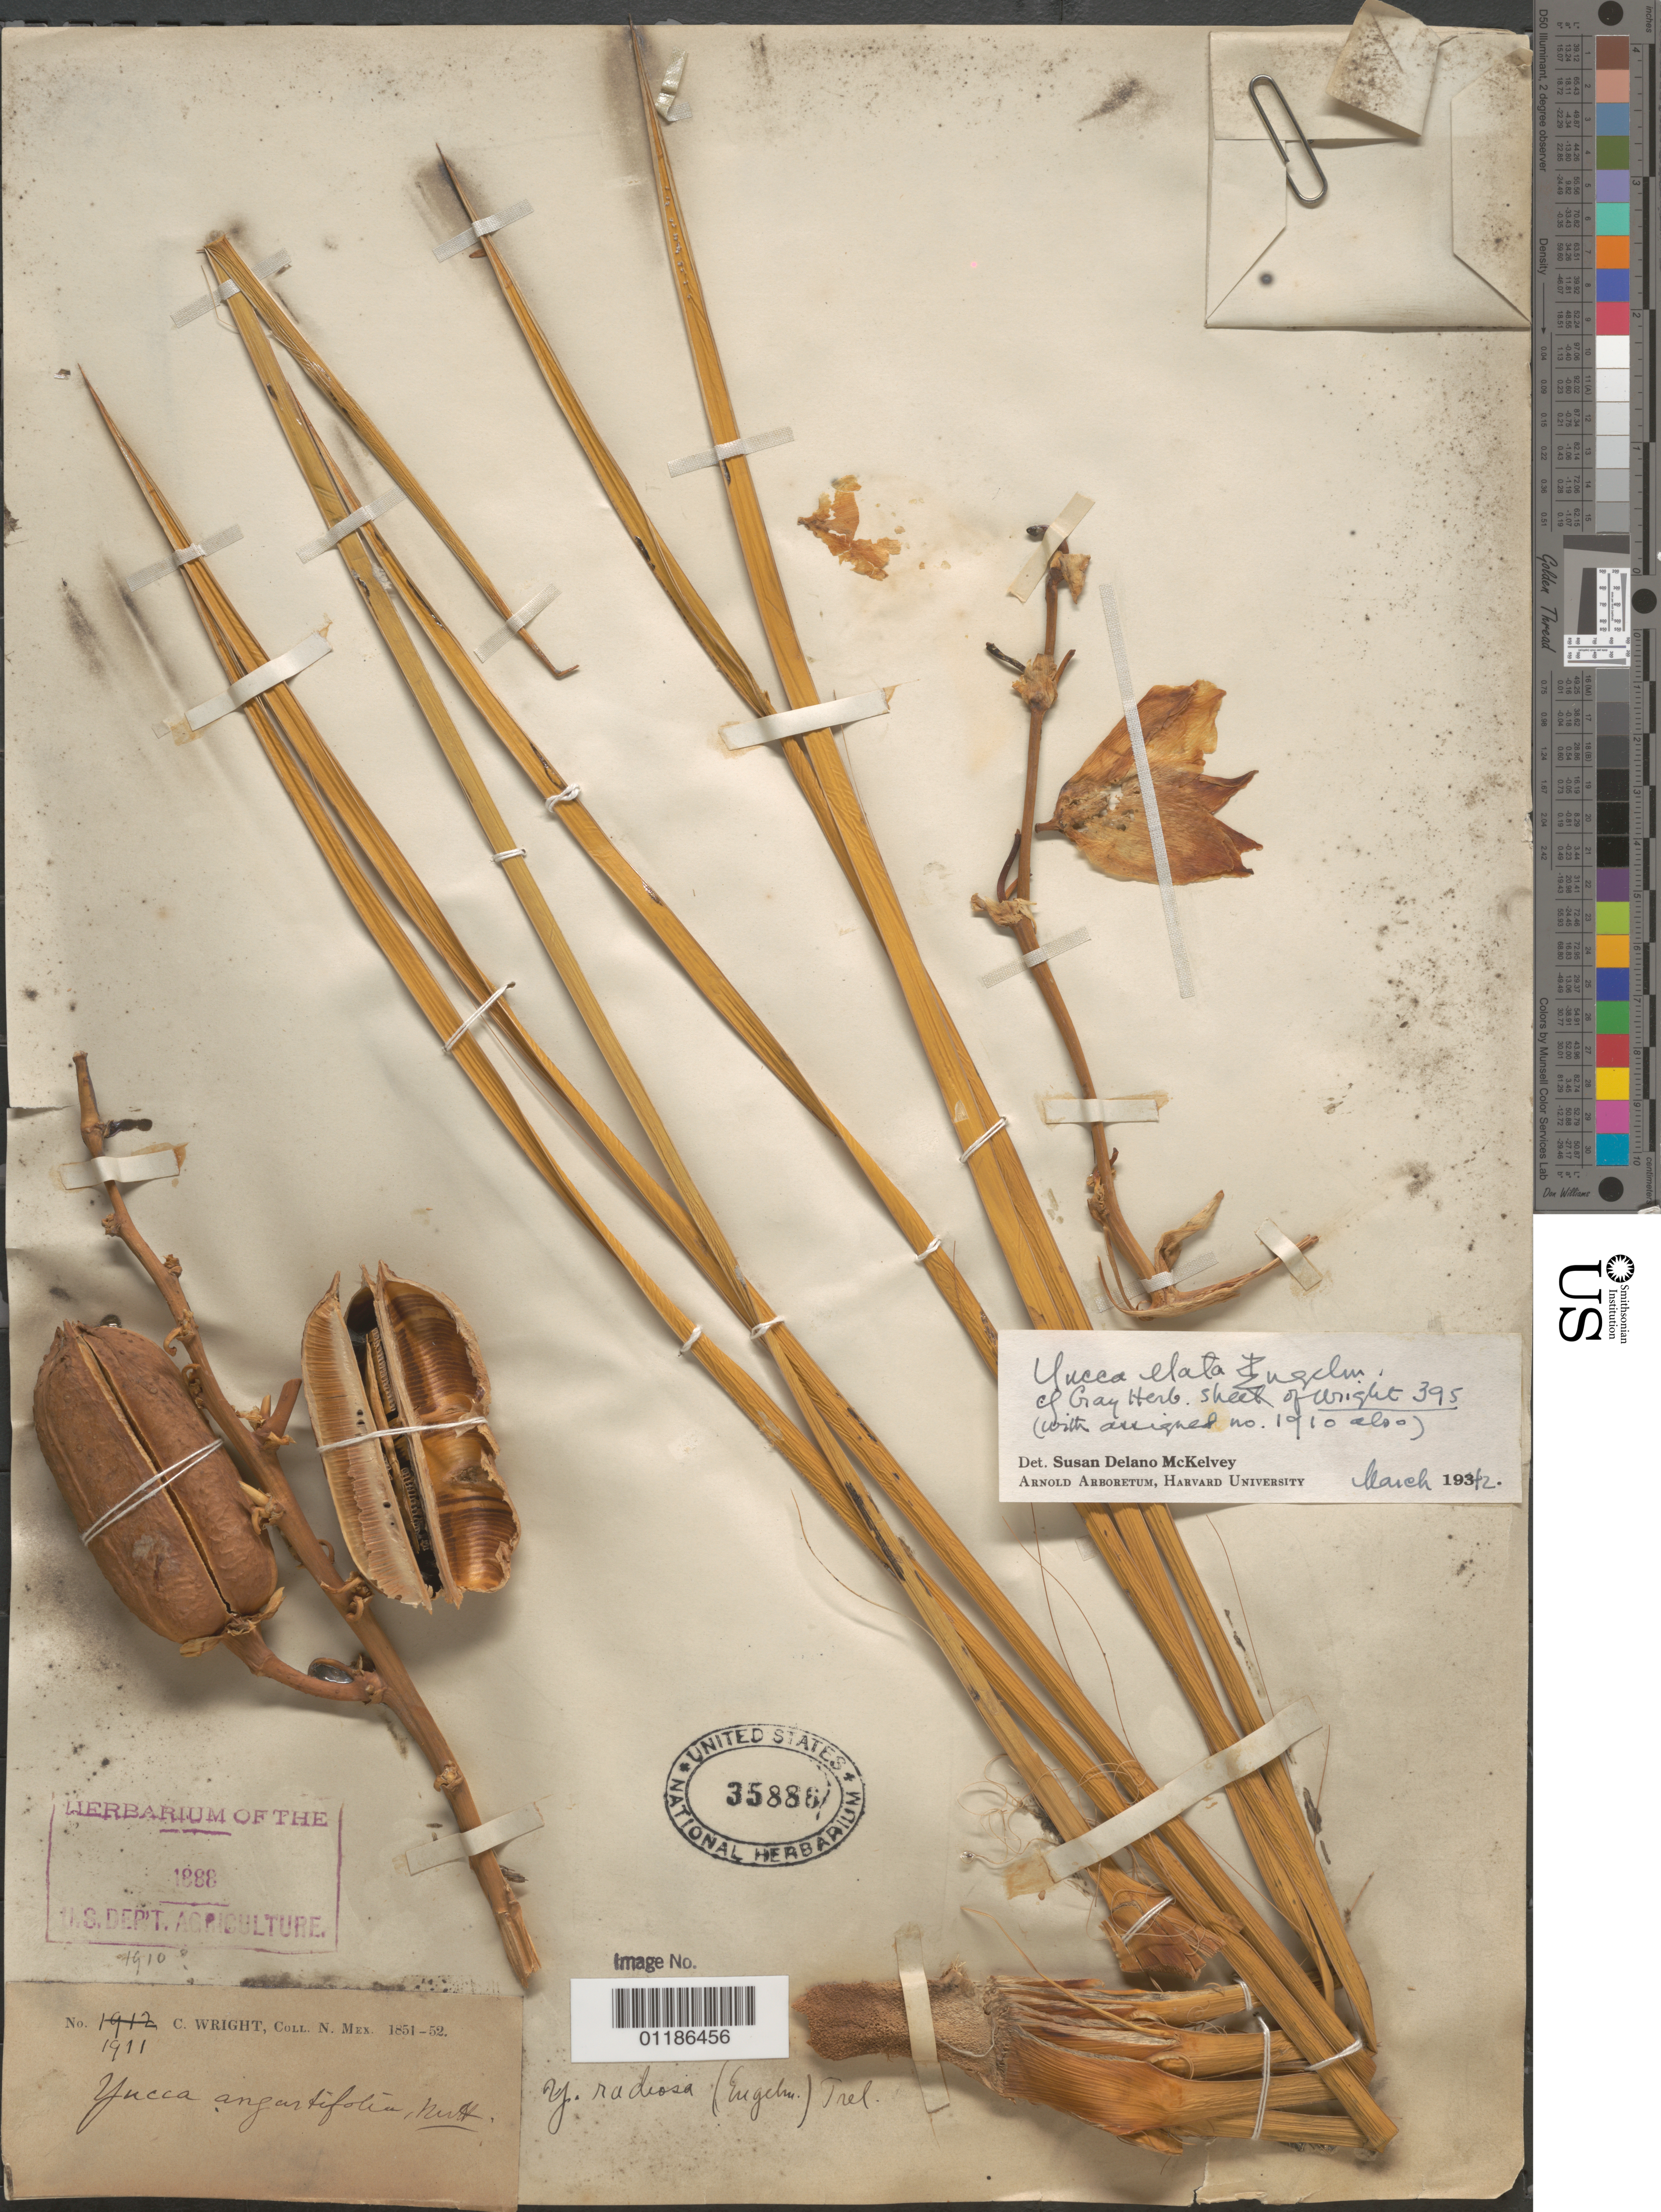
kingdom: Plantae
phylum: Tracheophyta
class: Liliopsida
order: Asparagales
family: Asparagaceae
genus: Yucca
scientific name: Yucca elata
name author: (Engelm.) Engelm.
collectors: C. Wright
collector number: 1911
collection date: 1851/1852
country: United States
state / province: New Mexico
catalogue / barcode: US 35886